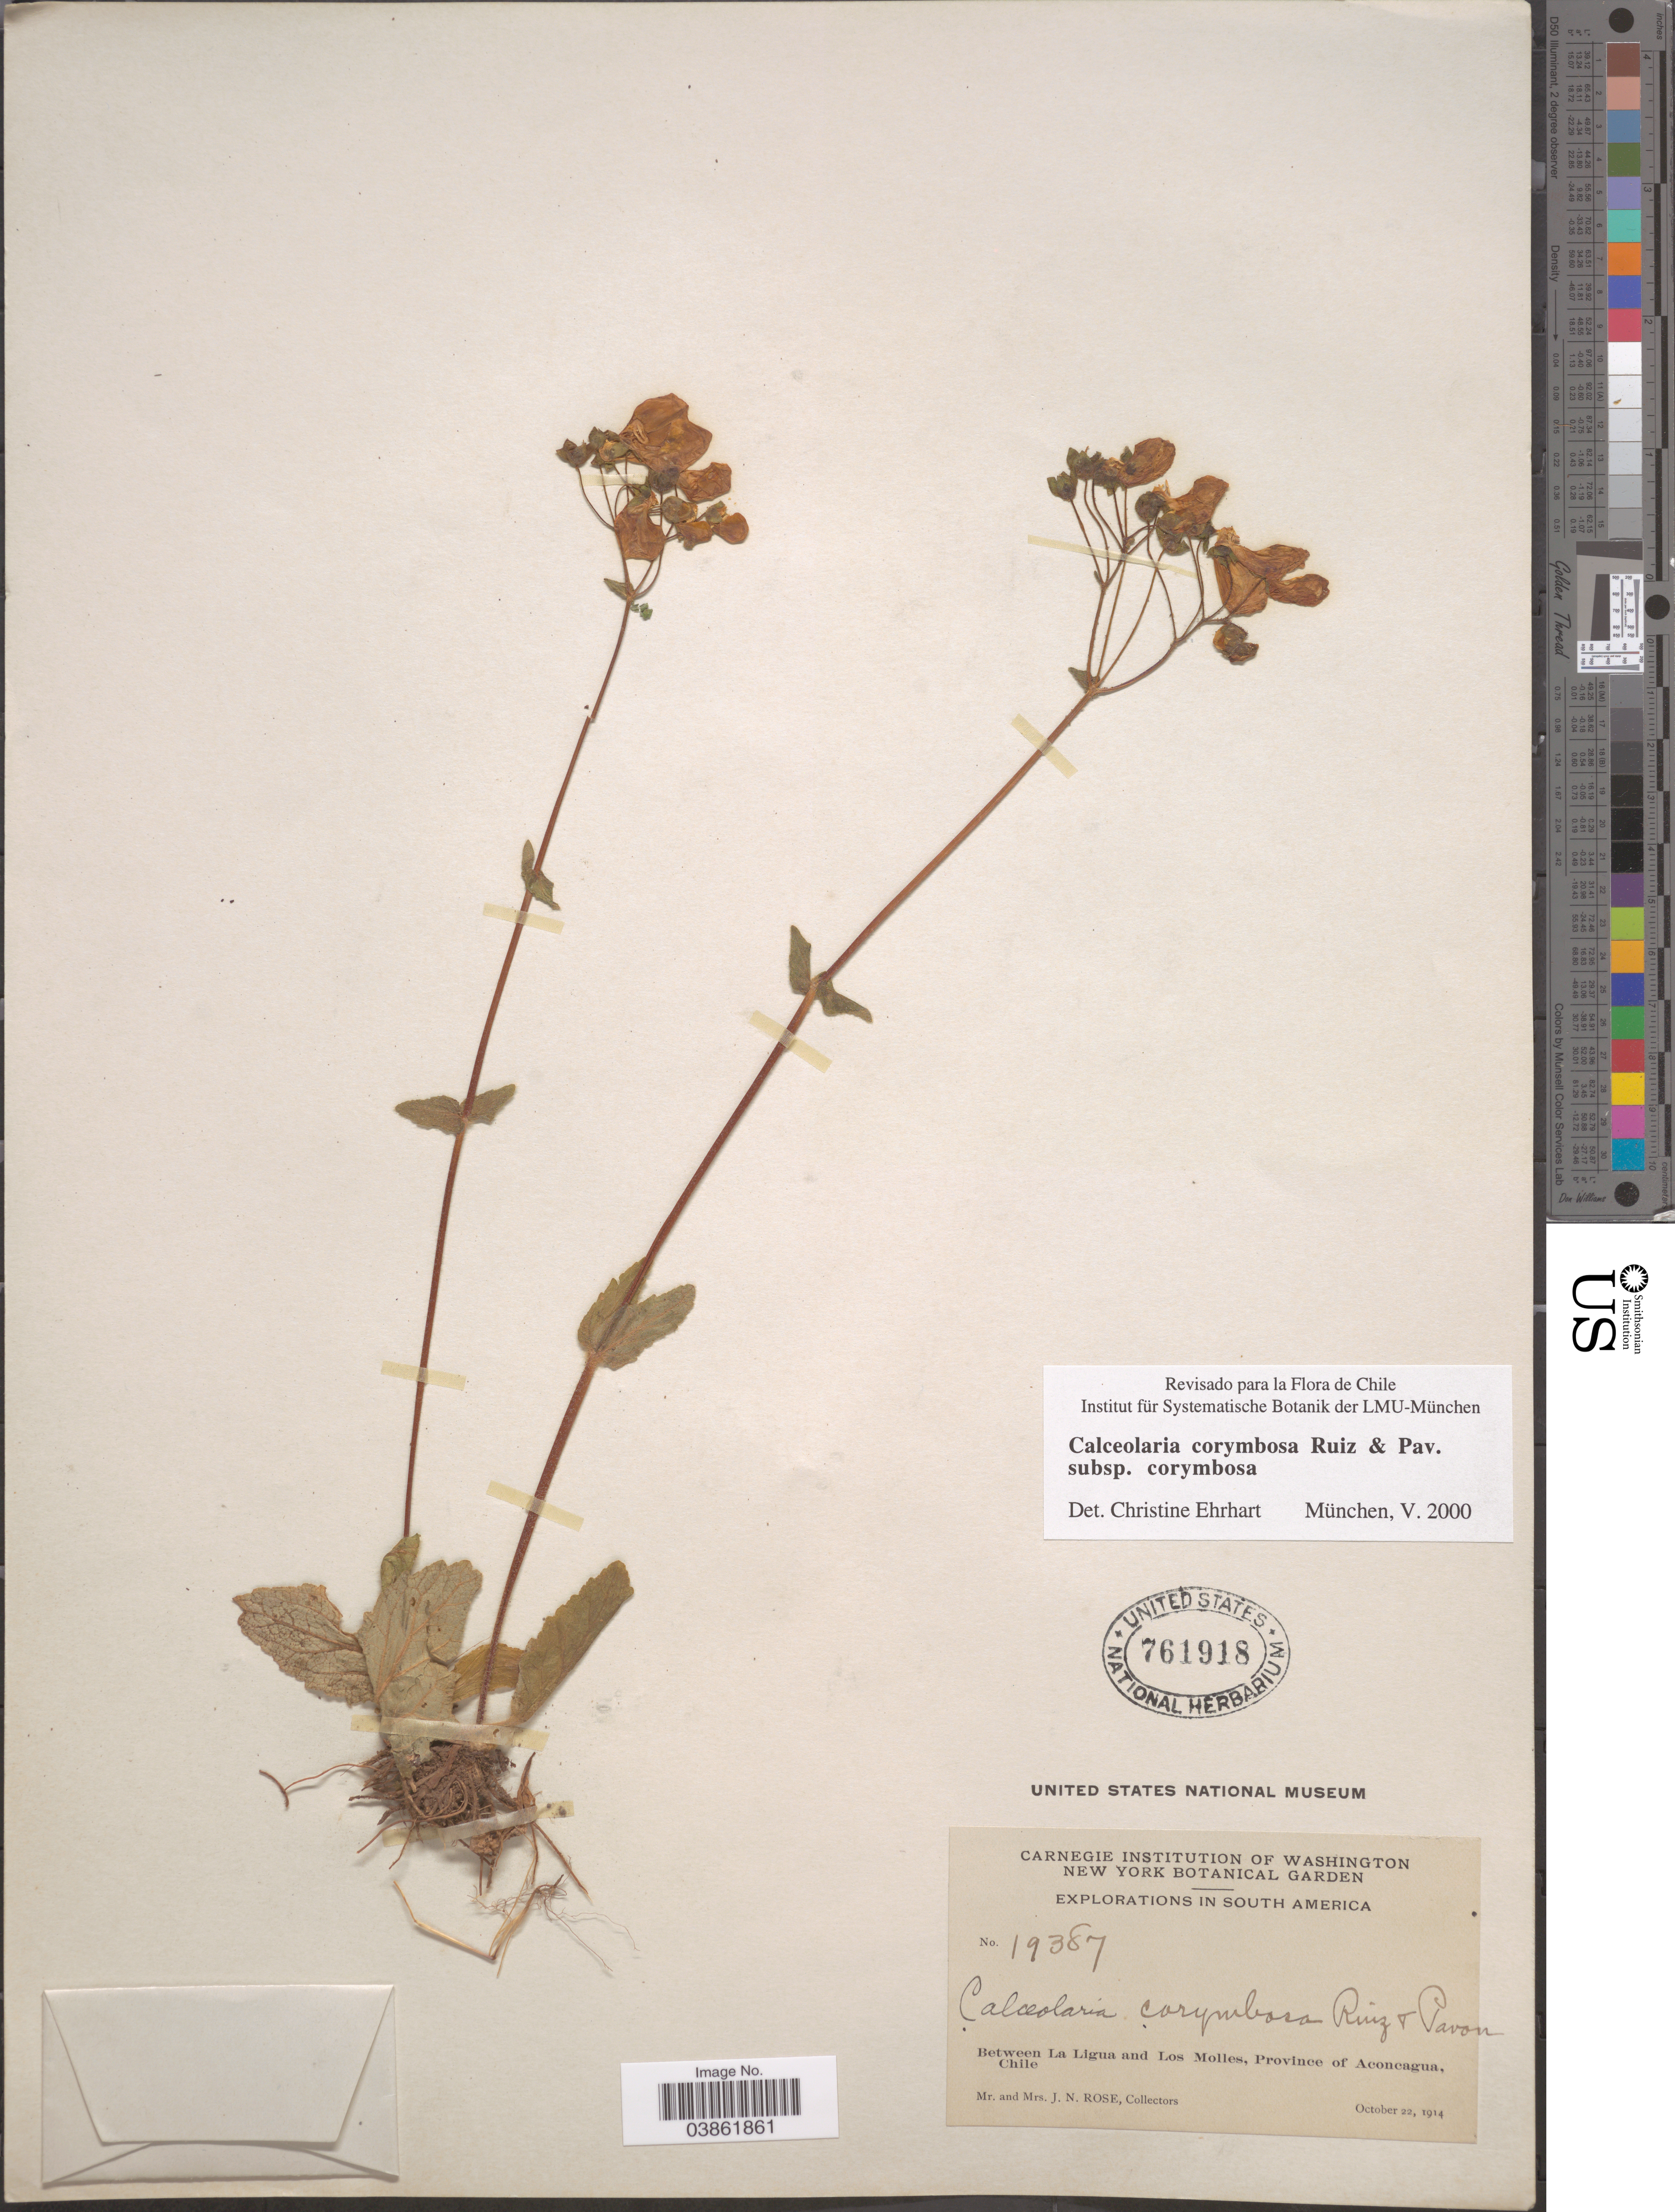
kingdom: Plantae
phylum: Tracheophyta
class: Magnoliopsida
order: Lamiales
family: Calceolariaceae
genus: Calceolaria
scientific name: Calceolaria corymbosa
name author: Ruiz & Pav.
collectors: J. N. Rose & L. B. Rose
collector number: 19387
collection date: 1914-10-22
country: Chile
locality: Between La Ligua and Los Molles, Province of Aconcagua.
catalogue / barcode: US 761918